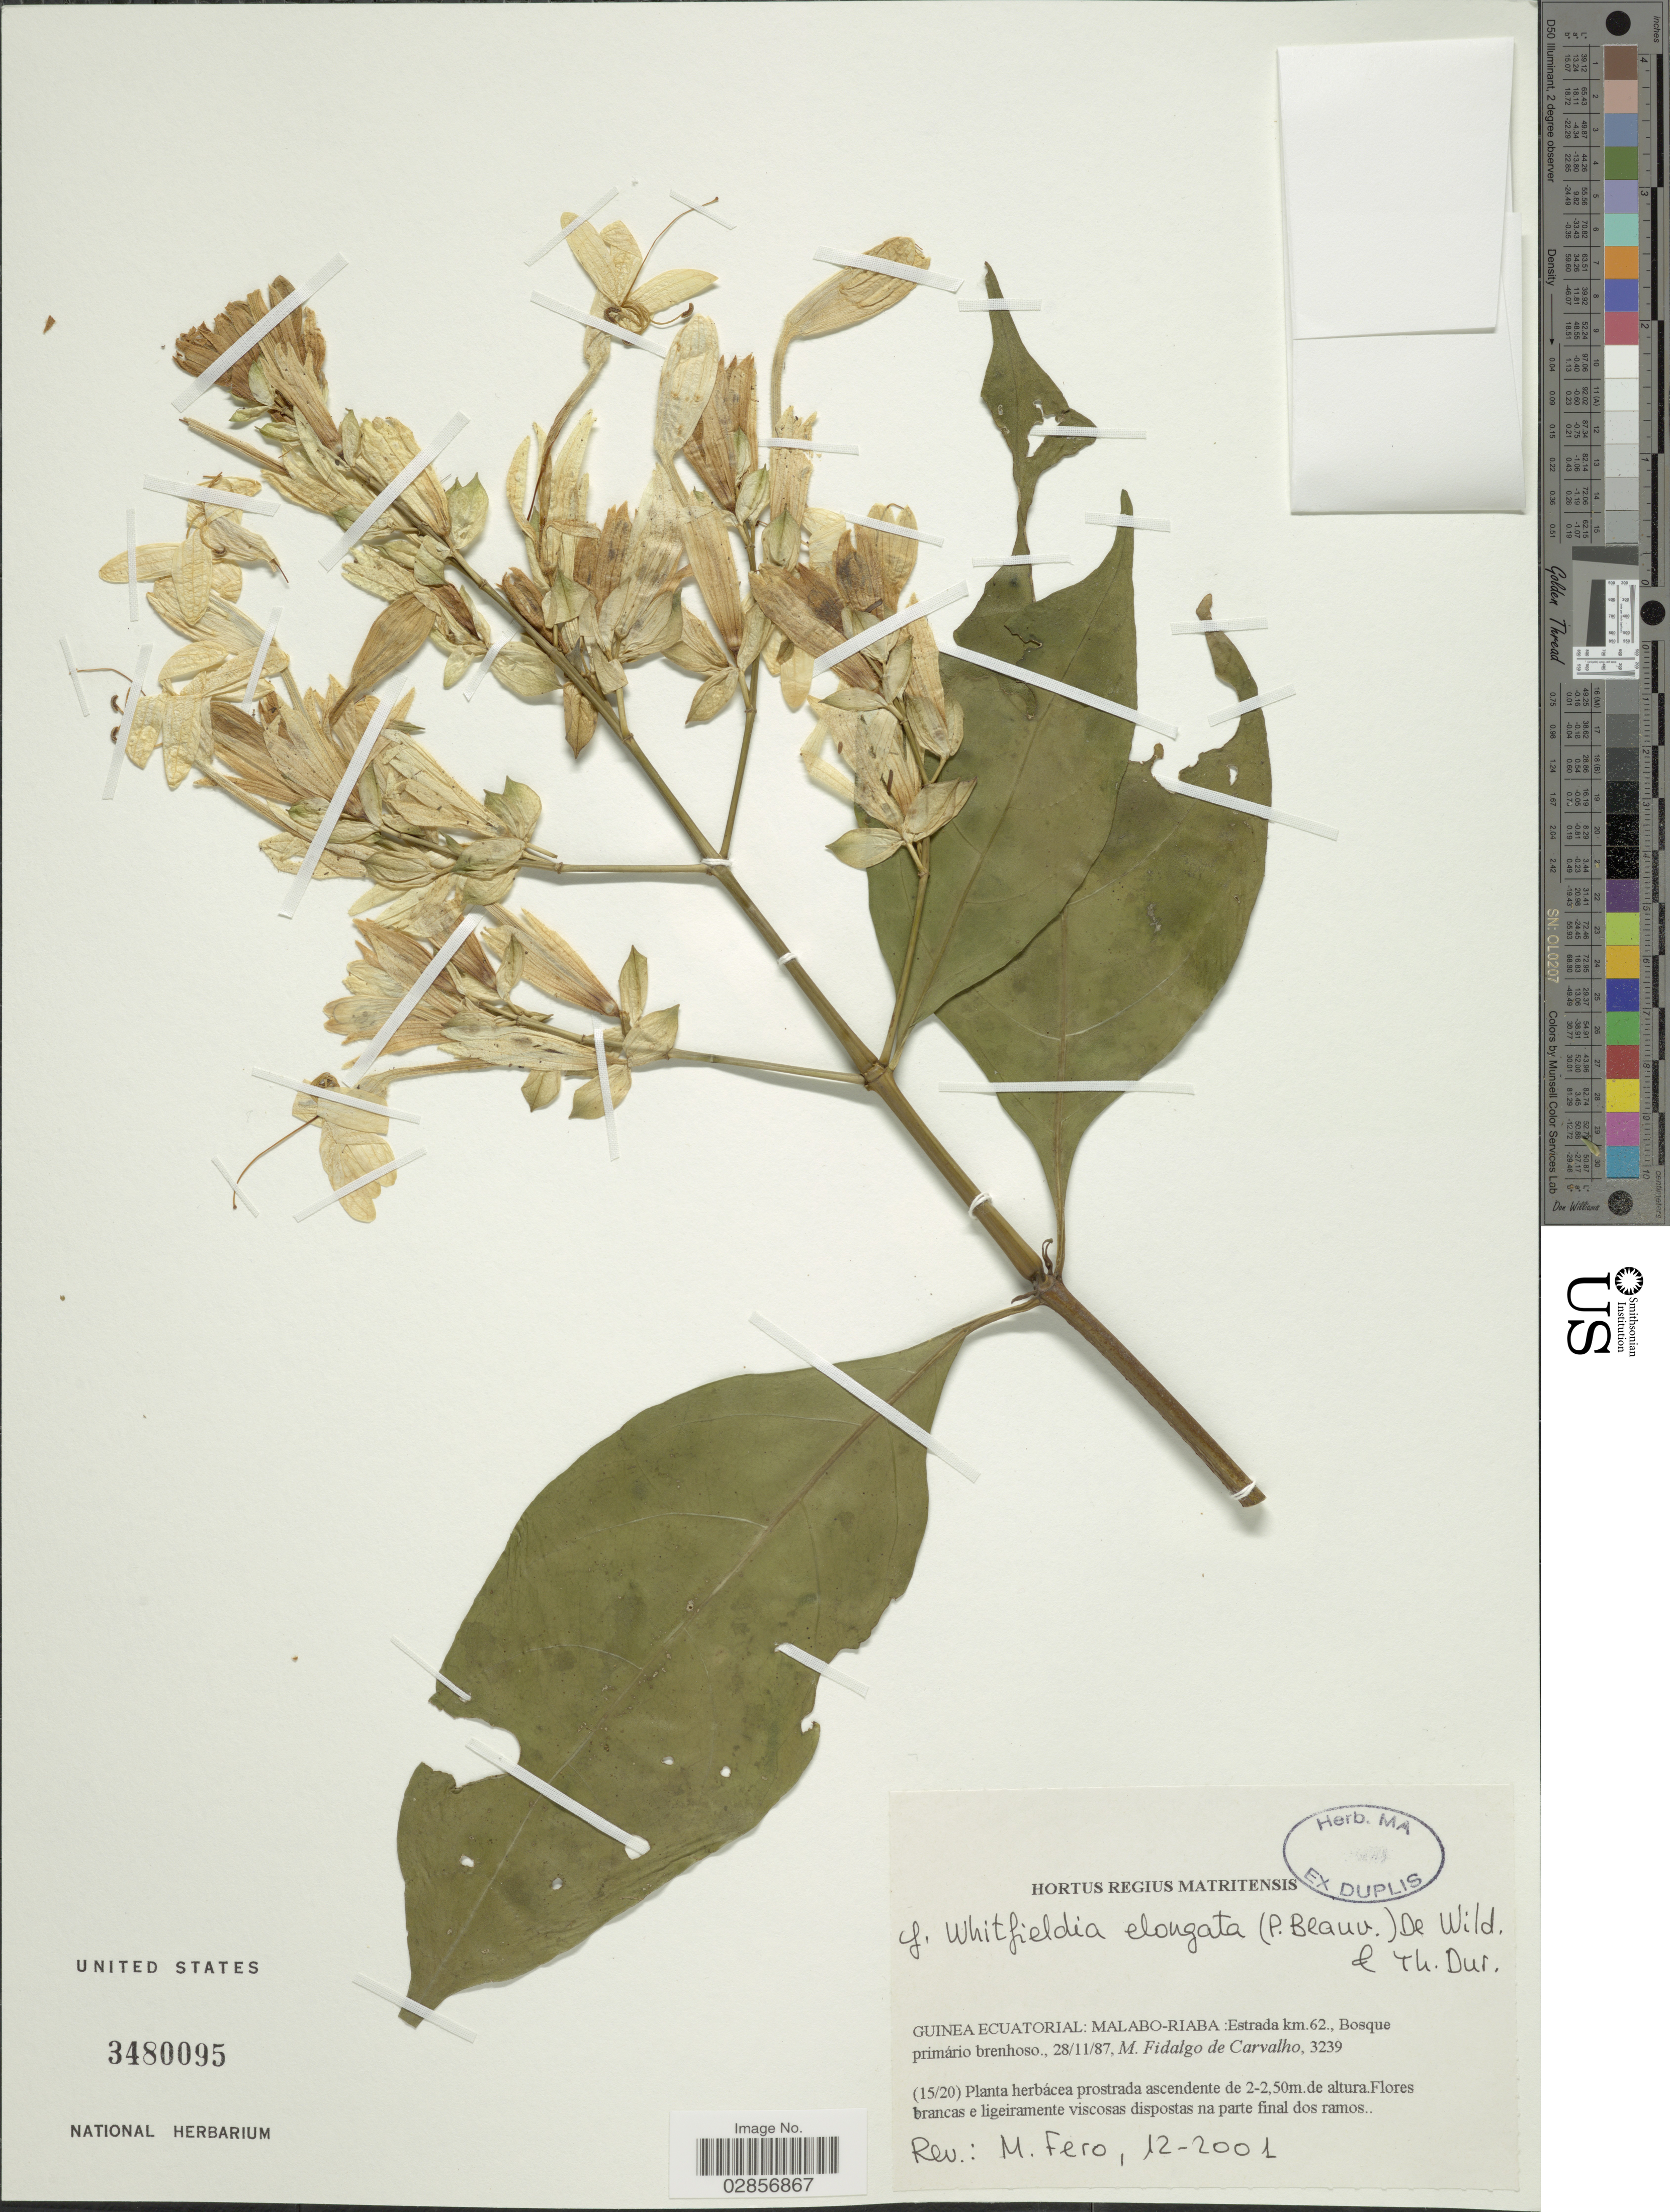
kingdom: Plantae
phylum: Tracheophyta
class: Magnoliopsida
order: Lamiales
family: Acanthaceae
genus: Whitfieldia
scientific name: Whitfieldia elongata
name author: (P. Beauv.) De Wild. & Durand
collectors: M. F. Carvalho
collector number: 3239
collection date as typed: Transcribed d/m/y: 28/11/87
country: Equatorial Guinea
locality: Malabo-Riaba: Estrada km. 62.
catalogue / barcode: US 3480095